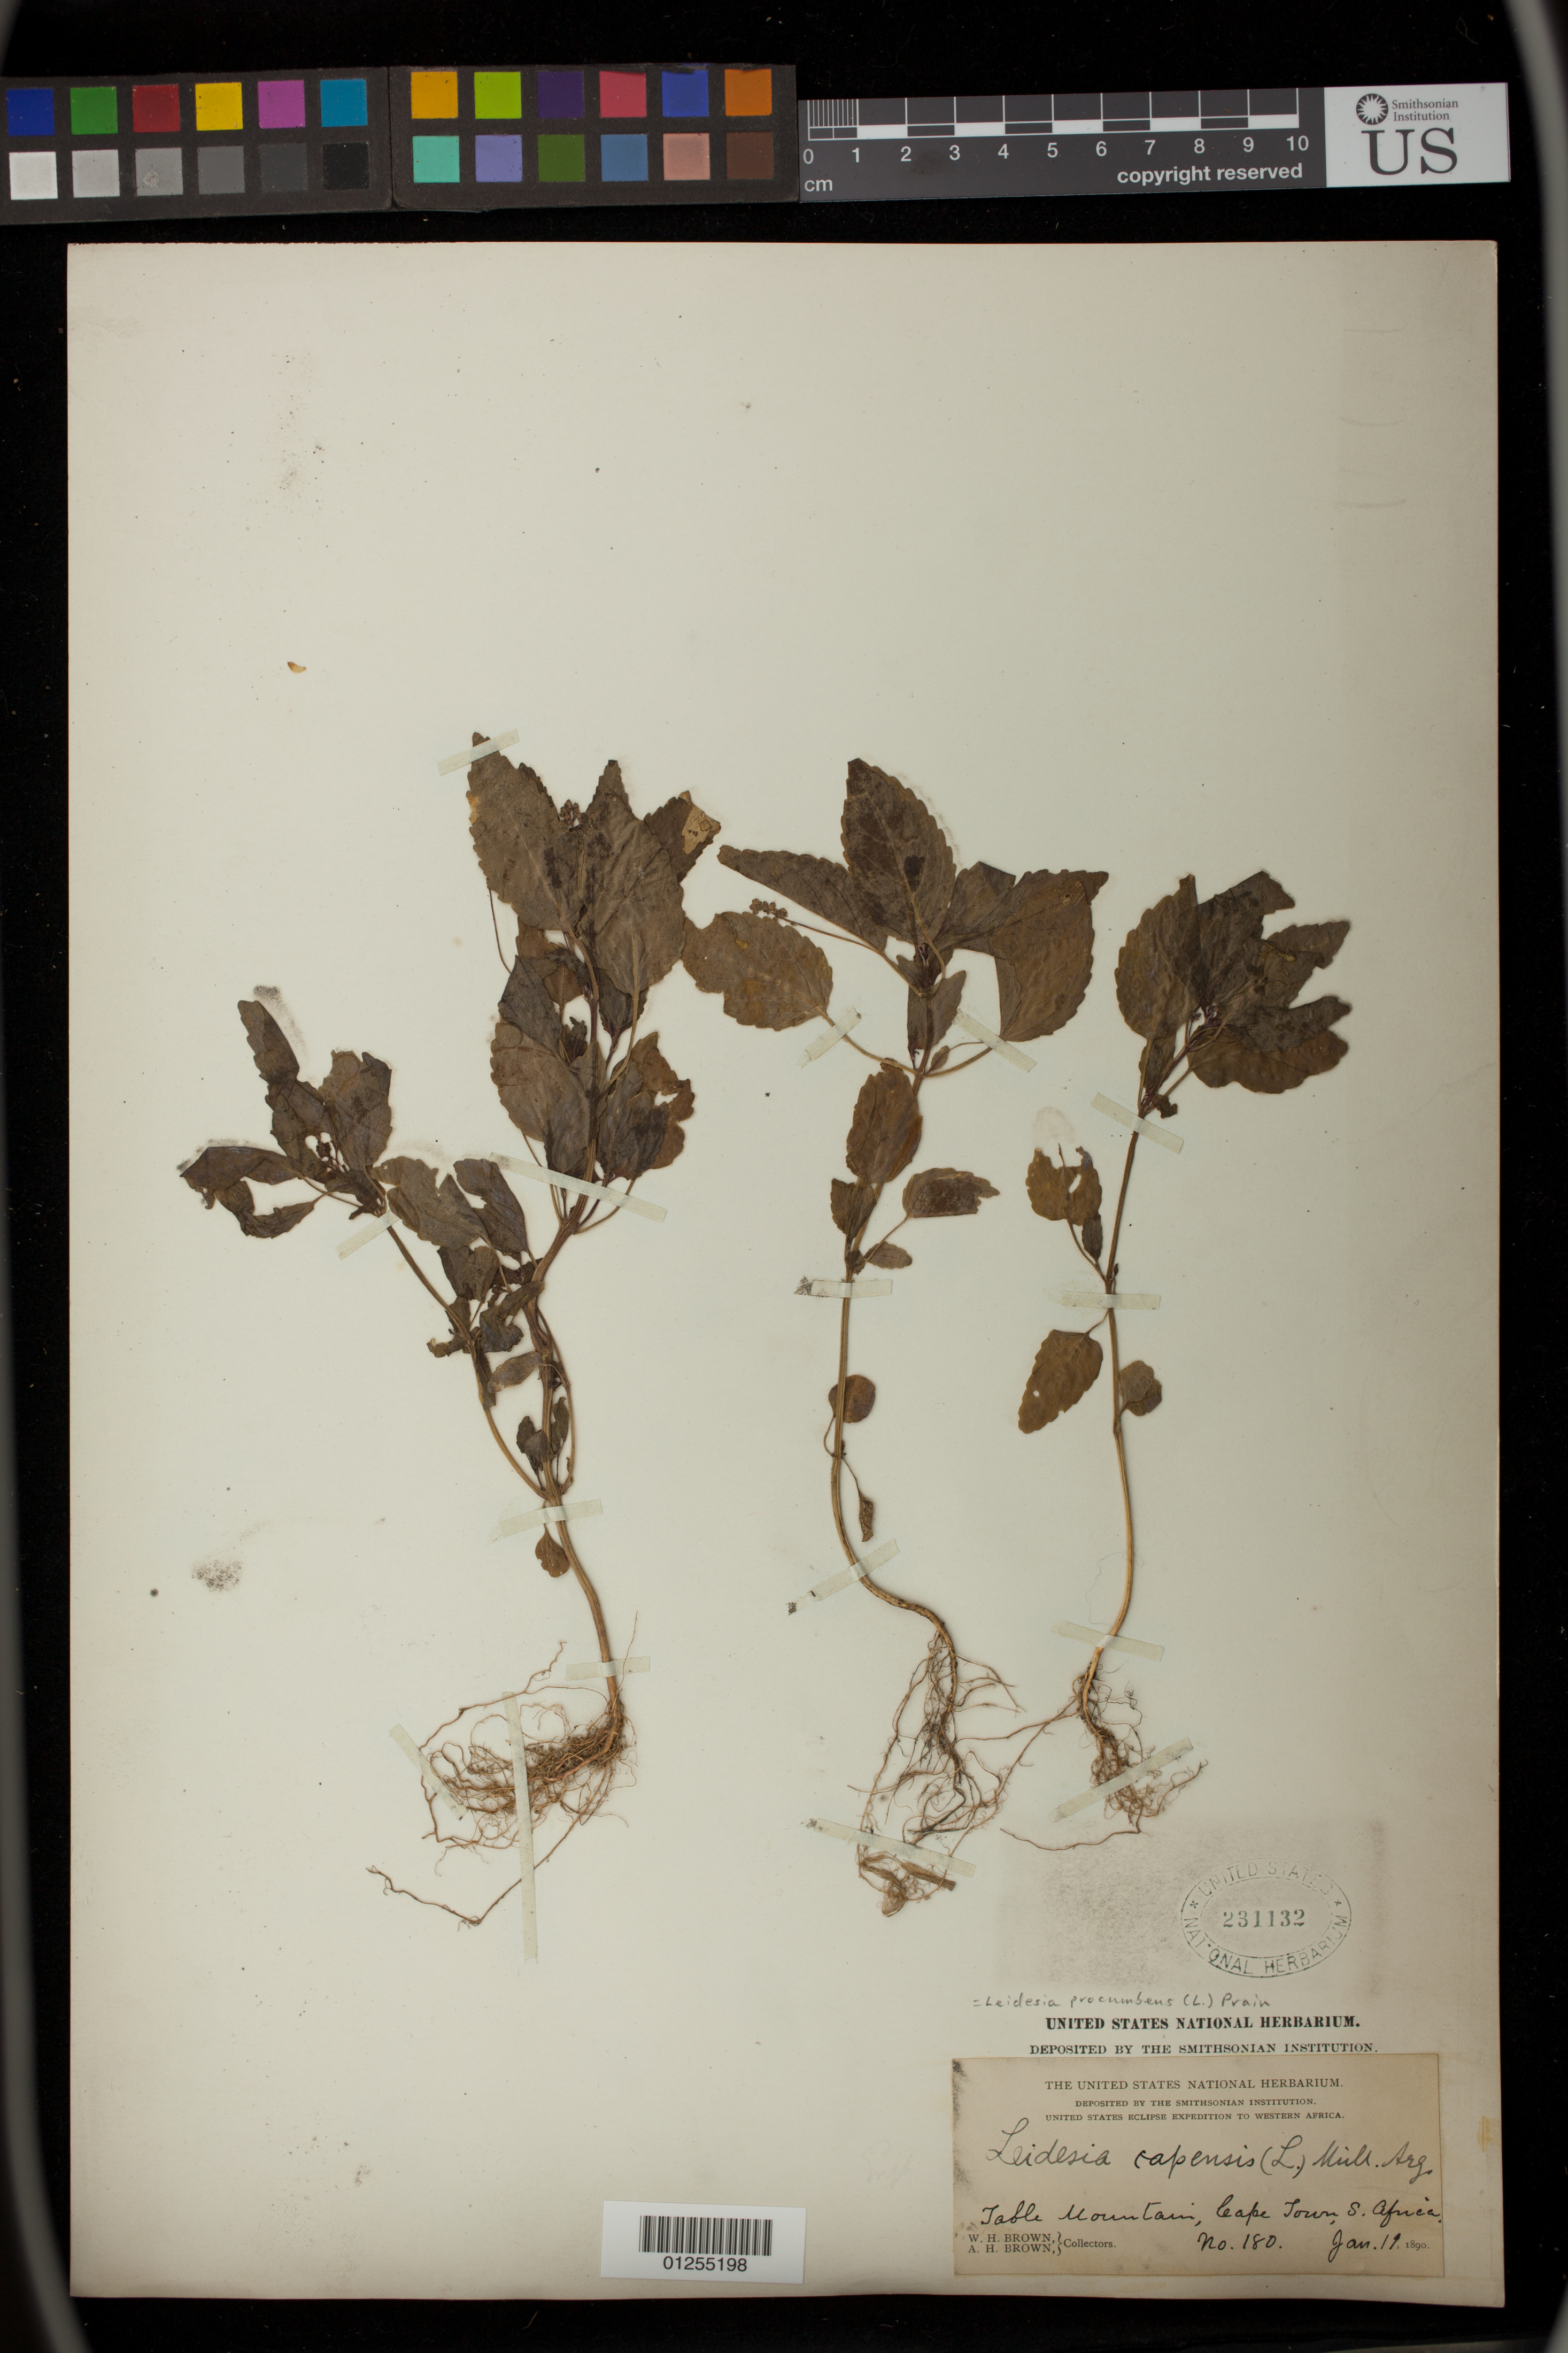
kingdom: Plantae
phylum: Tracheophyta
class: Magnoliopsida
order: Malpighiales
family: Euphorbiaceae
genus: Leidesia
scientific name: Leidesia procumbens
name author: (L.) Prain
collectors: W. H. Brown & A. H. Brown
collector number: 180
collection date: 1890-01-19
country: South Africa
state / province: Western Cape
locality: Cape Town, Table Mountain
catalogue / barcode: US 231132